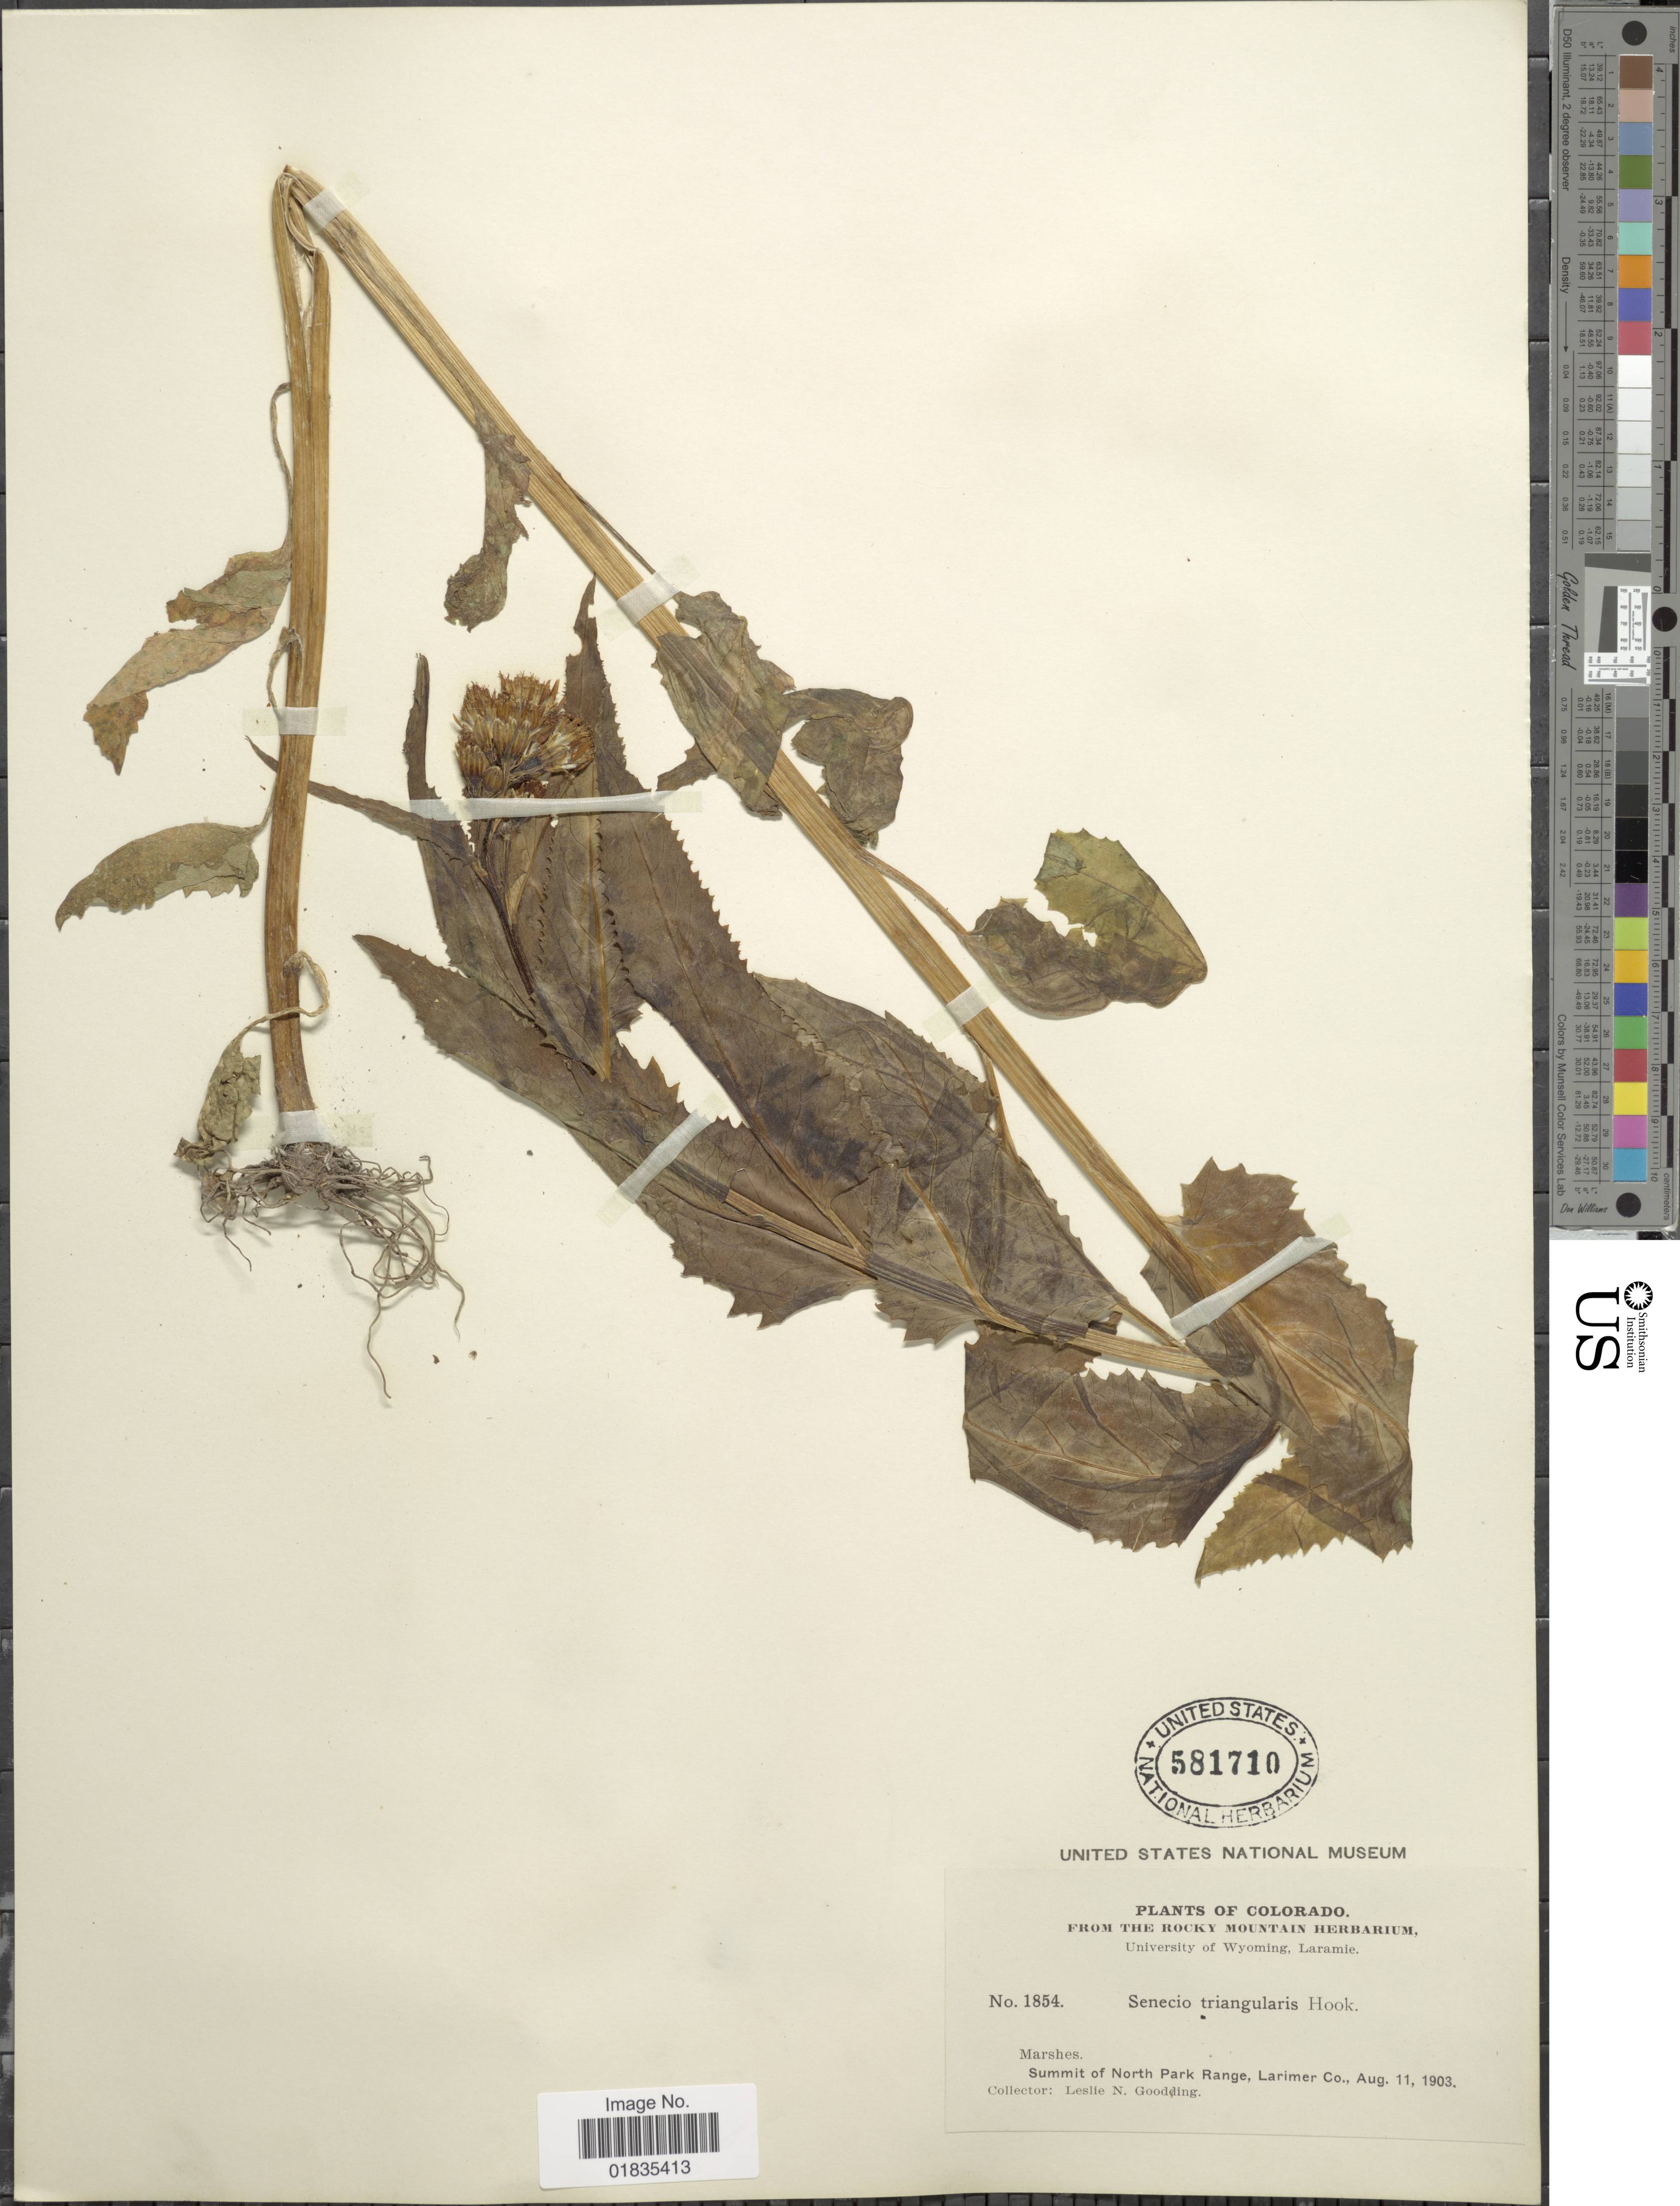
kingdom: Plantae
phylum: Tracheophyta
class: Magnoliopsida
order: Asterales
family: Asteraceae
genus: Senecio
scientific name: Senecio triangularis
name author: Hook.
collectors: L. N. Goodding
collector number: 1854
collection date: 1903-08-11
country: United States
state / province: Colorado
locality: Marshes, Summit of North Park Range, Larimer Co.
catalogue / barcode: US 581710